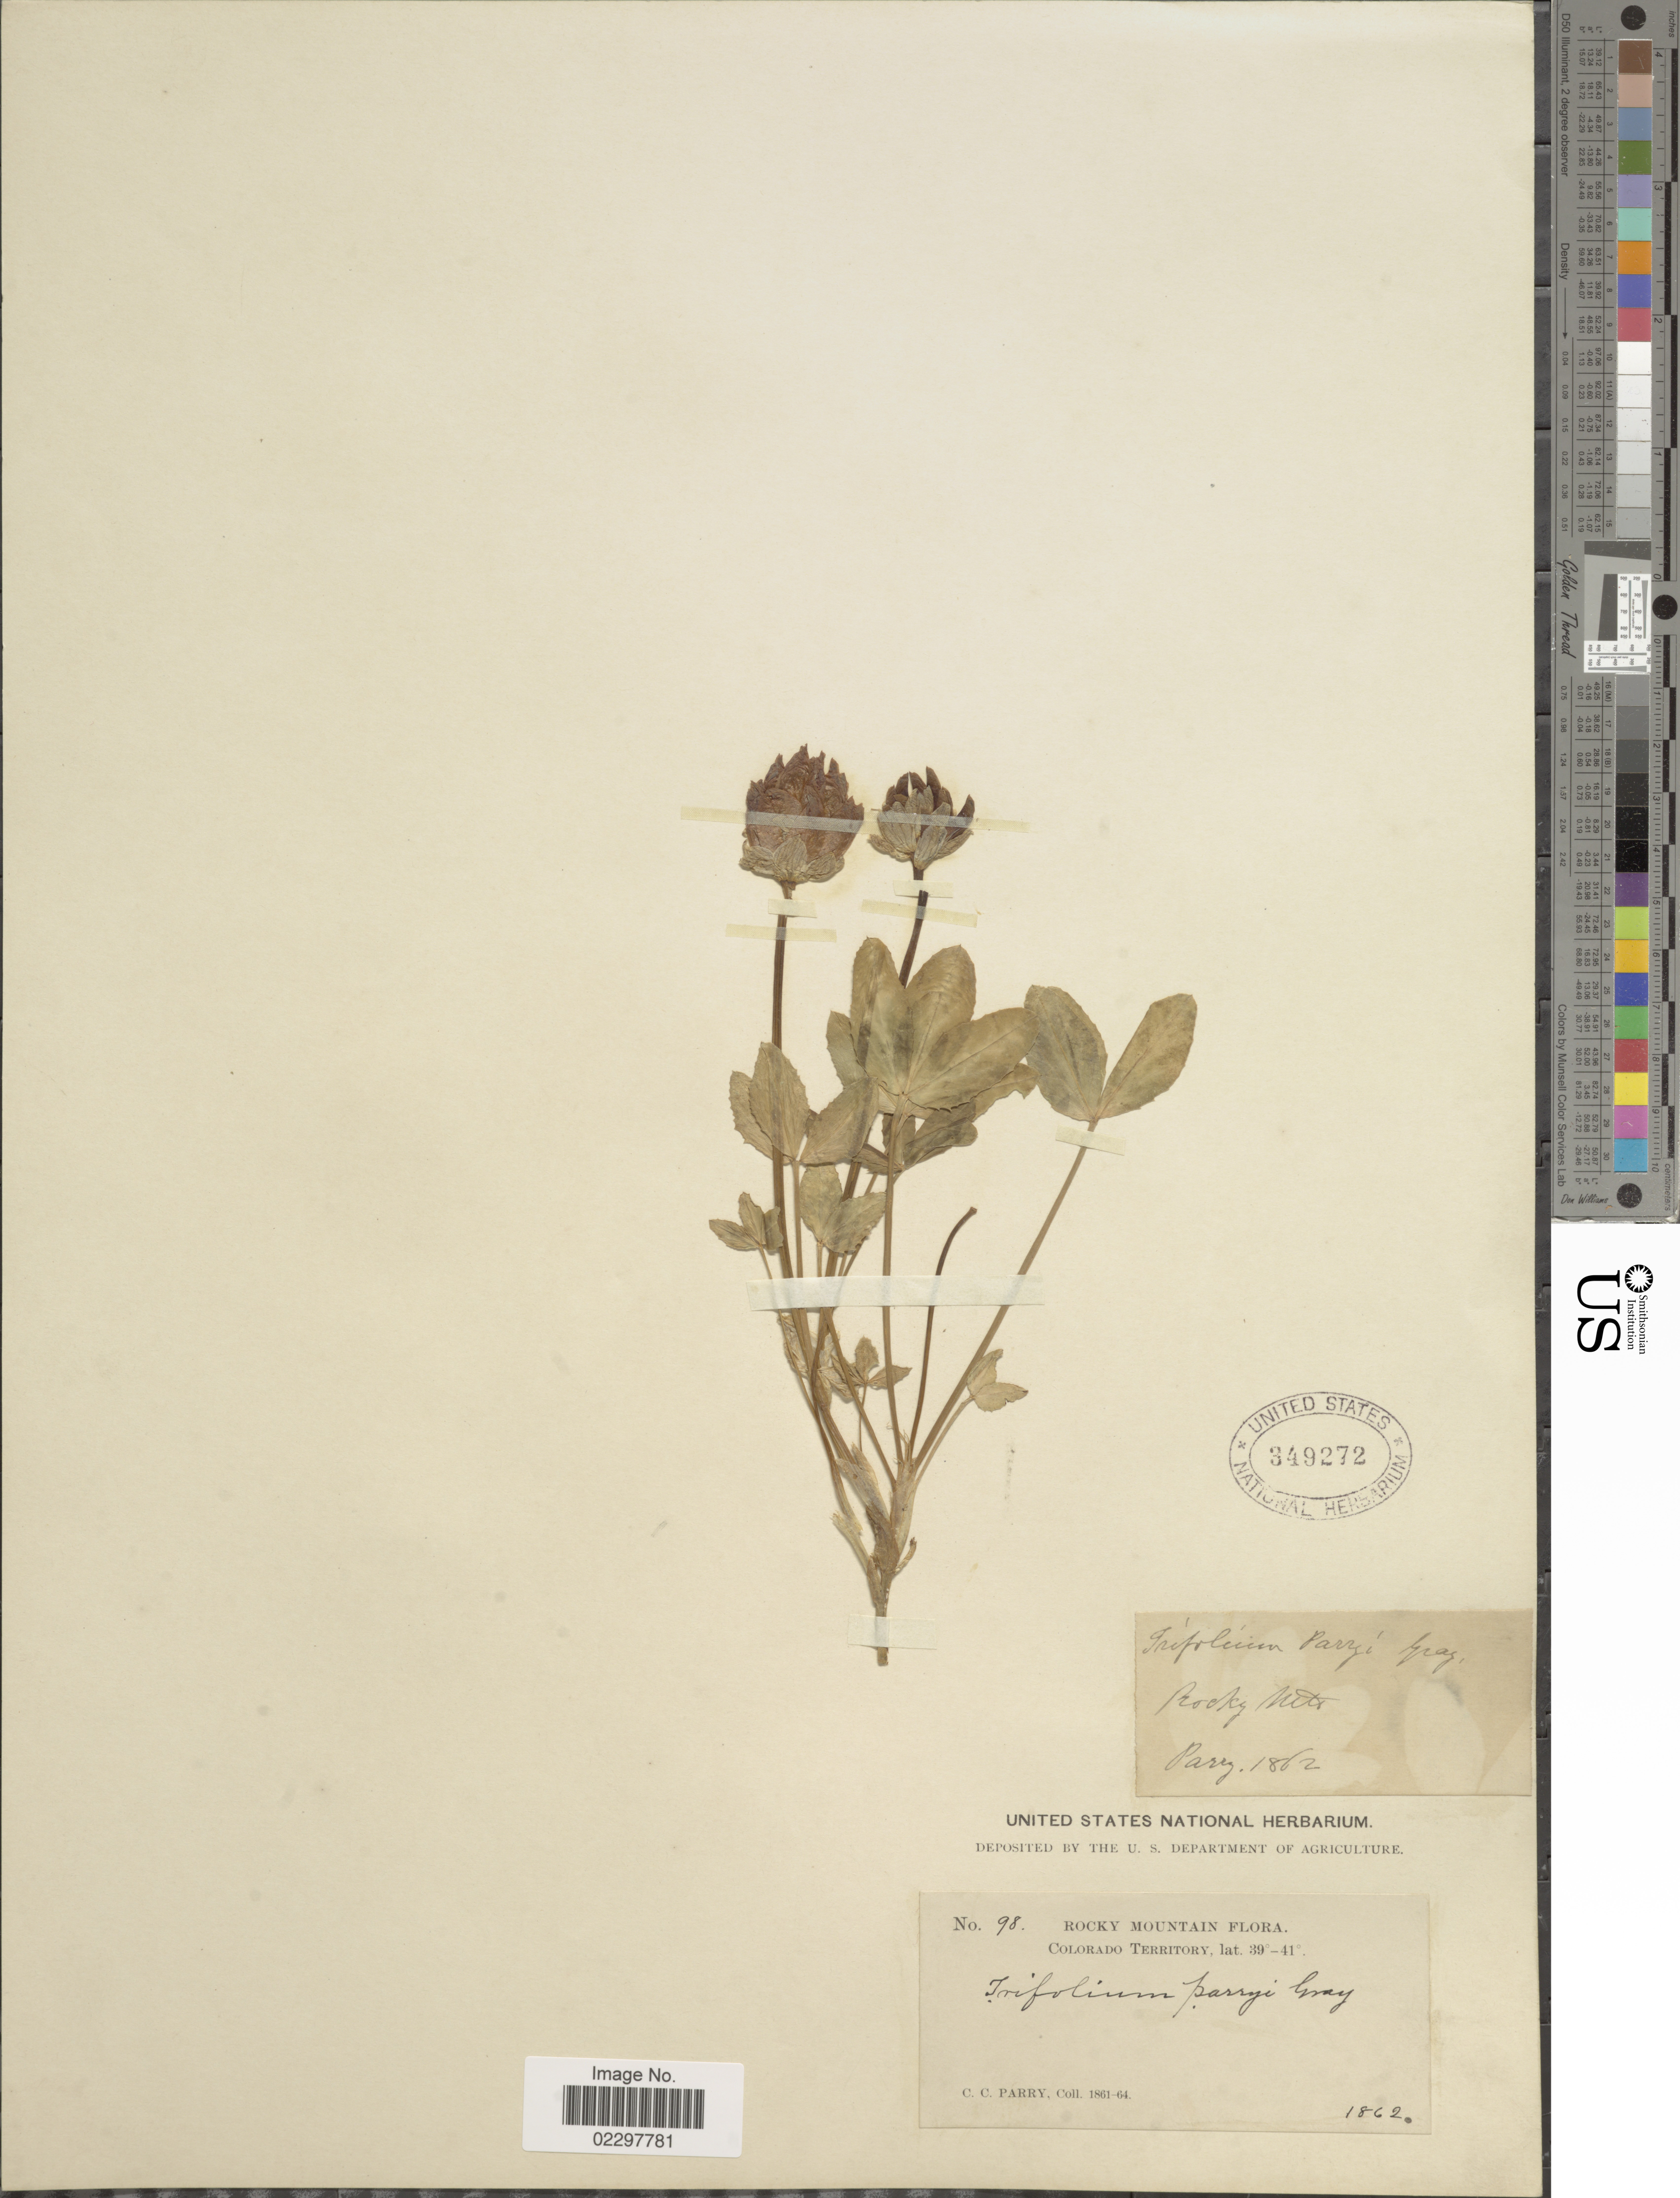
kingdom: Plantae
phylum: Tracheophyta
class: Magnoliopsida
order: Fabales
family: Fabaceae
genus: Trifolium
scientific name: Trifolium parryi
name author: A. Gray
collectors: C. C. Parry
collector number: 98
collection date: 1862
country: United States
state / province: Colorado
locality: Rocky Mountain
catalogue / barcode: US 349272